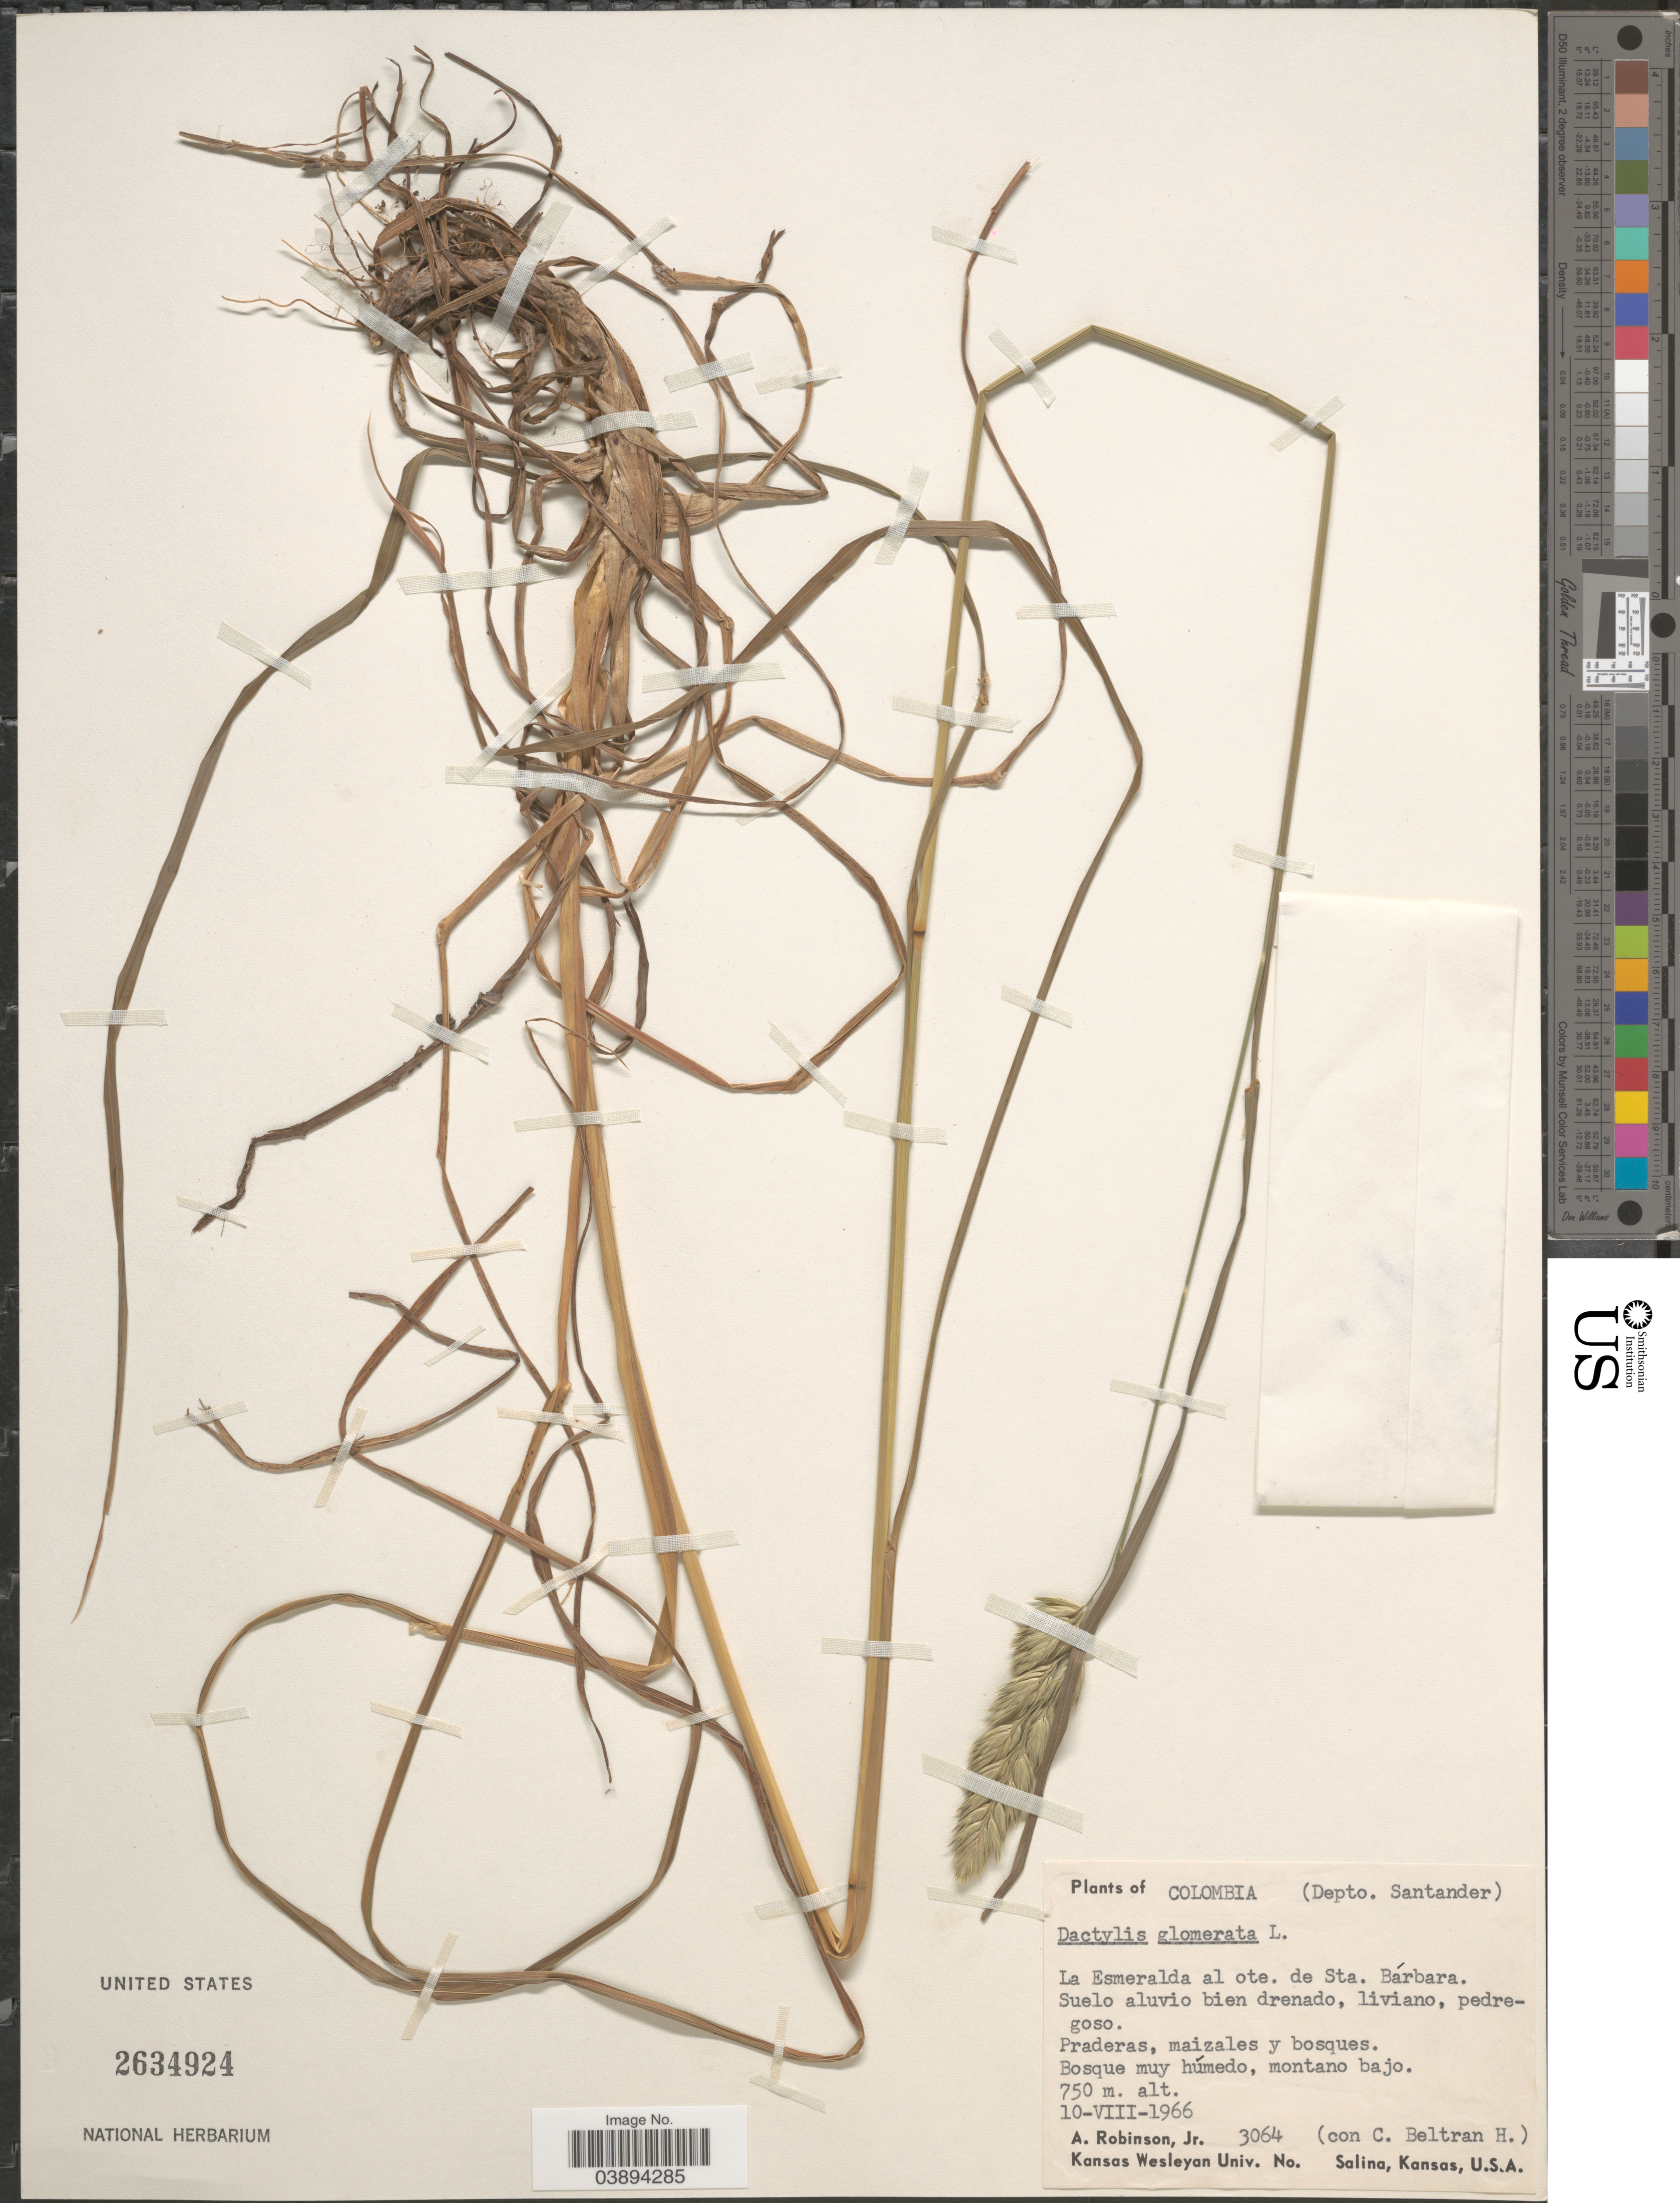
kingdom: Plantae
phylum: Tracheophyta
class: Liliopsida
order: Poales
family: Poaceae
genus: Dactylis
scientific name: Dactylis glomerata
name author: L.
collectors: A. Robinson Jr. & H. Beltran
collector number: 3064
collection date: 1966-08-10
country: Colombia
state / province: Santander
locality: (Depto. Santander). La Esmeralda al ote. de Sta. Bárbara.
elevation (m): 750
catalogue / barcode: US 2634924